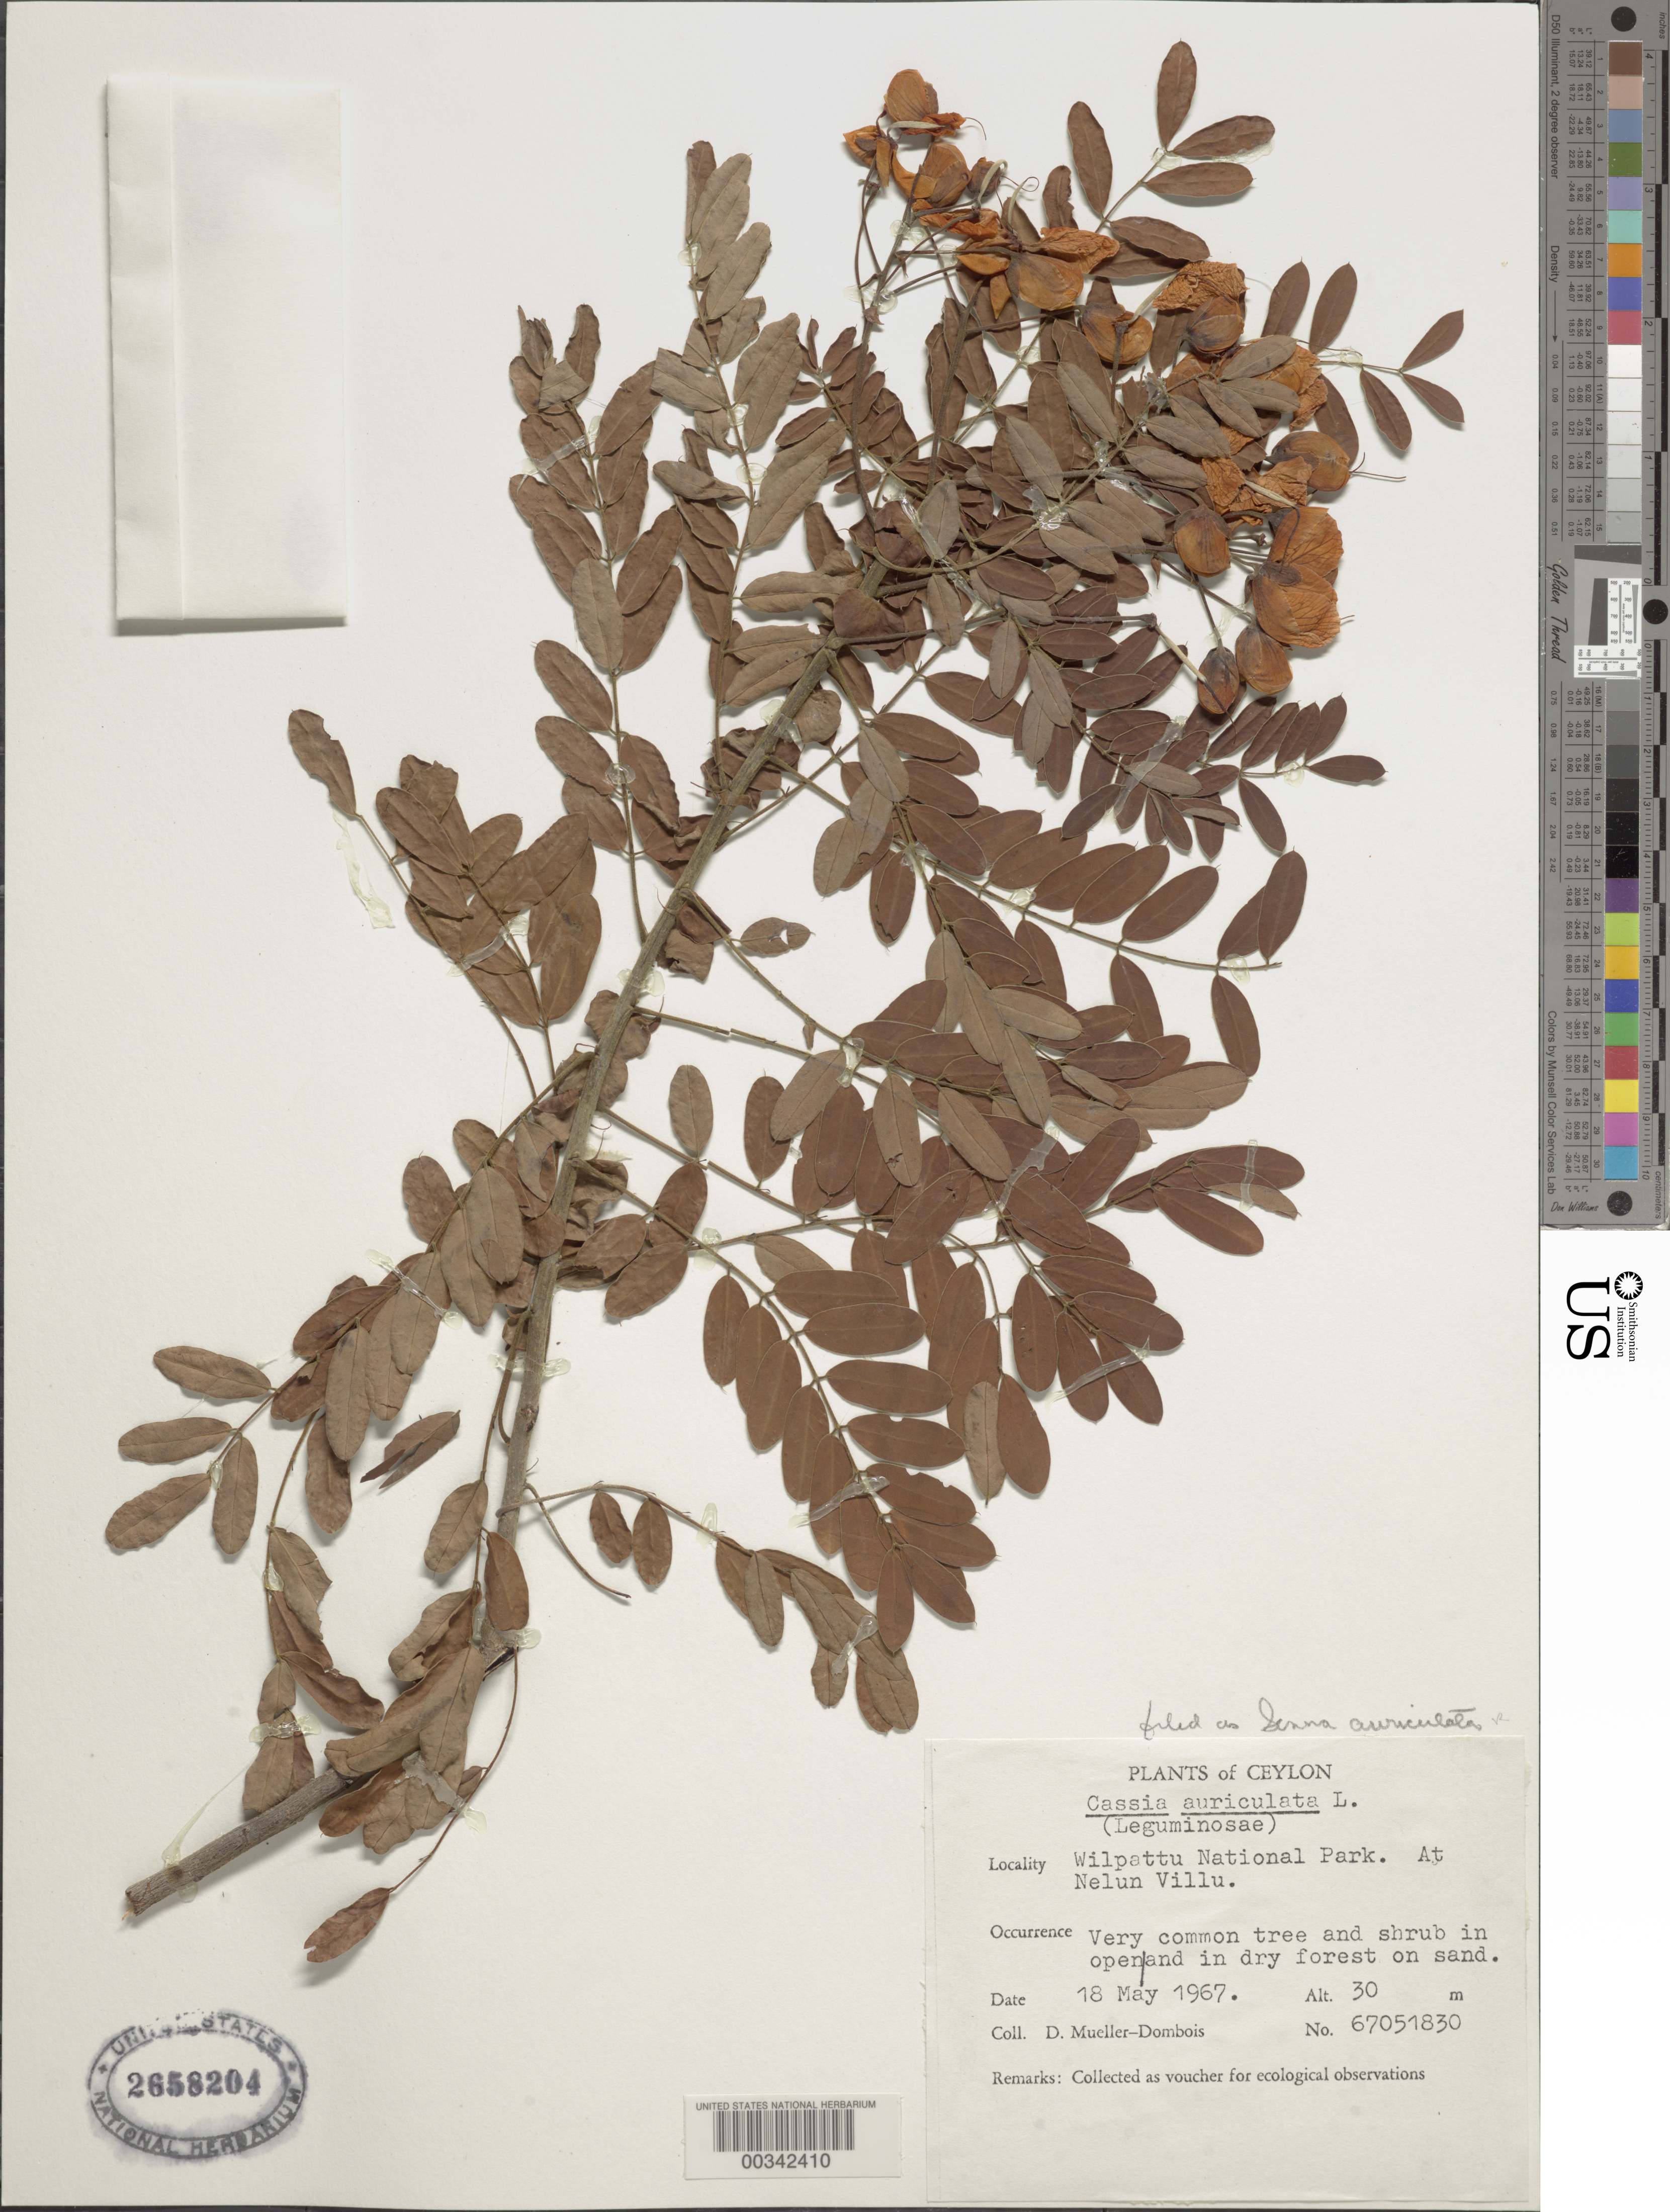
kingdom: Plantae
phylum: Tracheophyta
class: Magnoliopsida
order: Fabales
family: Fabaceae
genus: Senna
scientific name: Senna auriculata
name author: (L.) Roxb.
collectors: D. Mueller-Dombois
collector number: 67051830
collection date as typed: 18 May 1967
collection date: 1967-05-18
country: Sri Lanka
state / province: North Central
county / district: Anuradhapura Dist.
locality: Wilpattu national park; at nelun villu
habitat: Dry forest on sand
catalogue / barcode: US 2658204